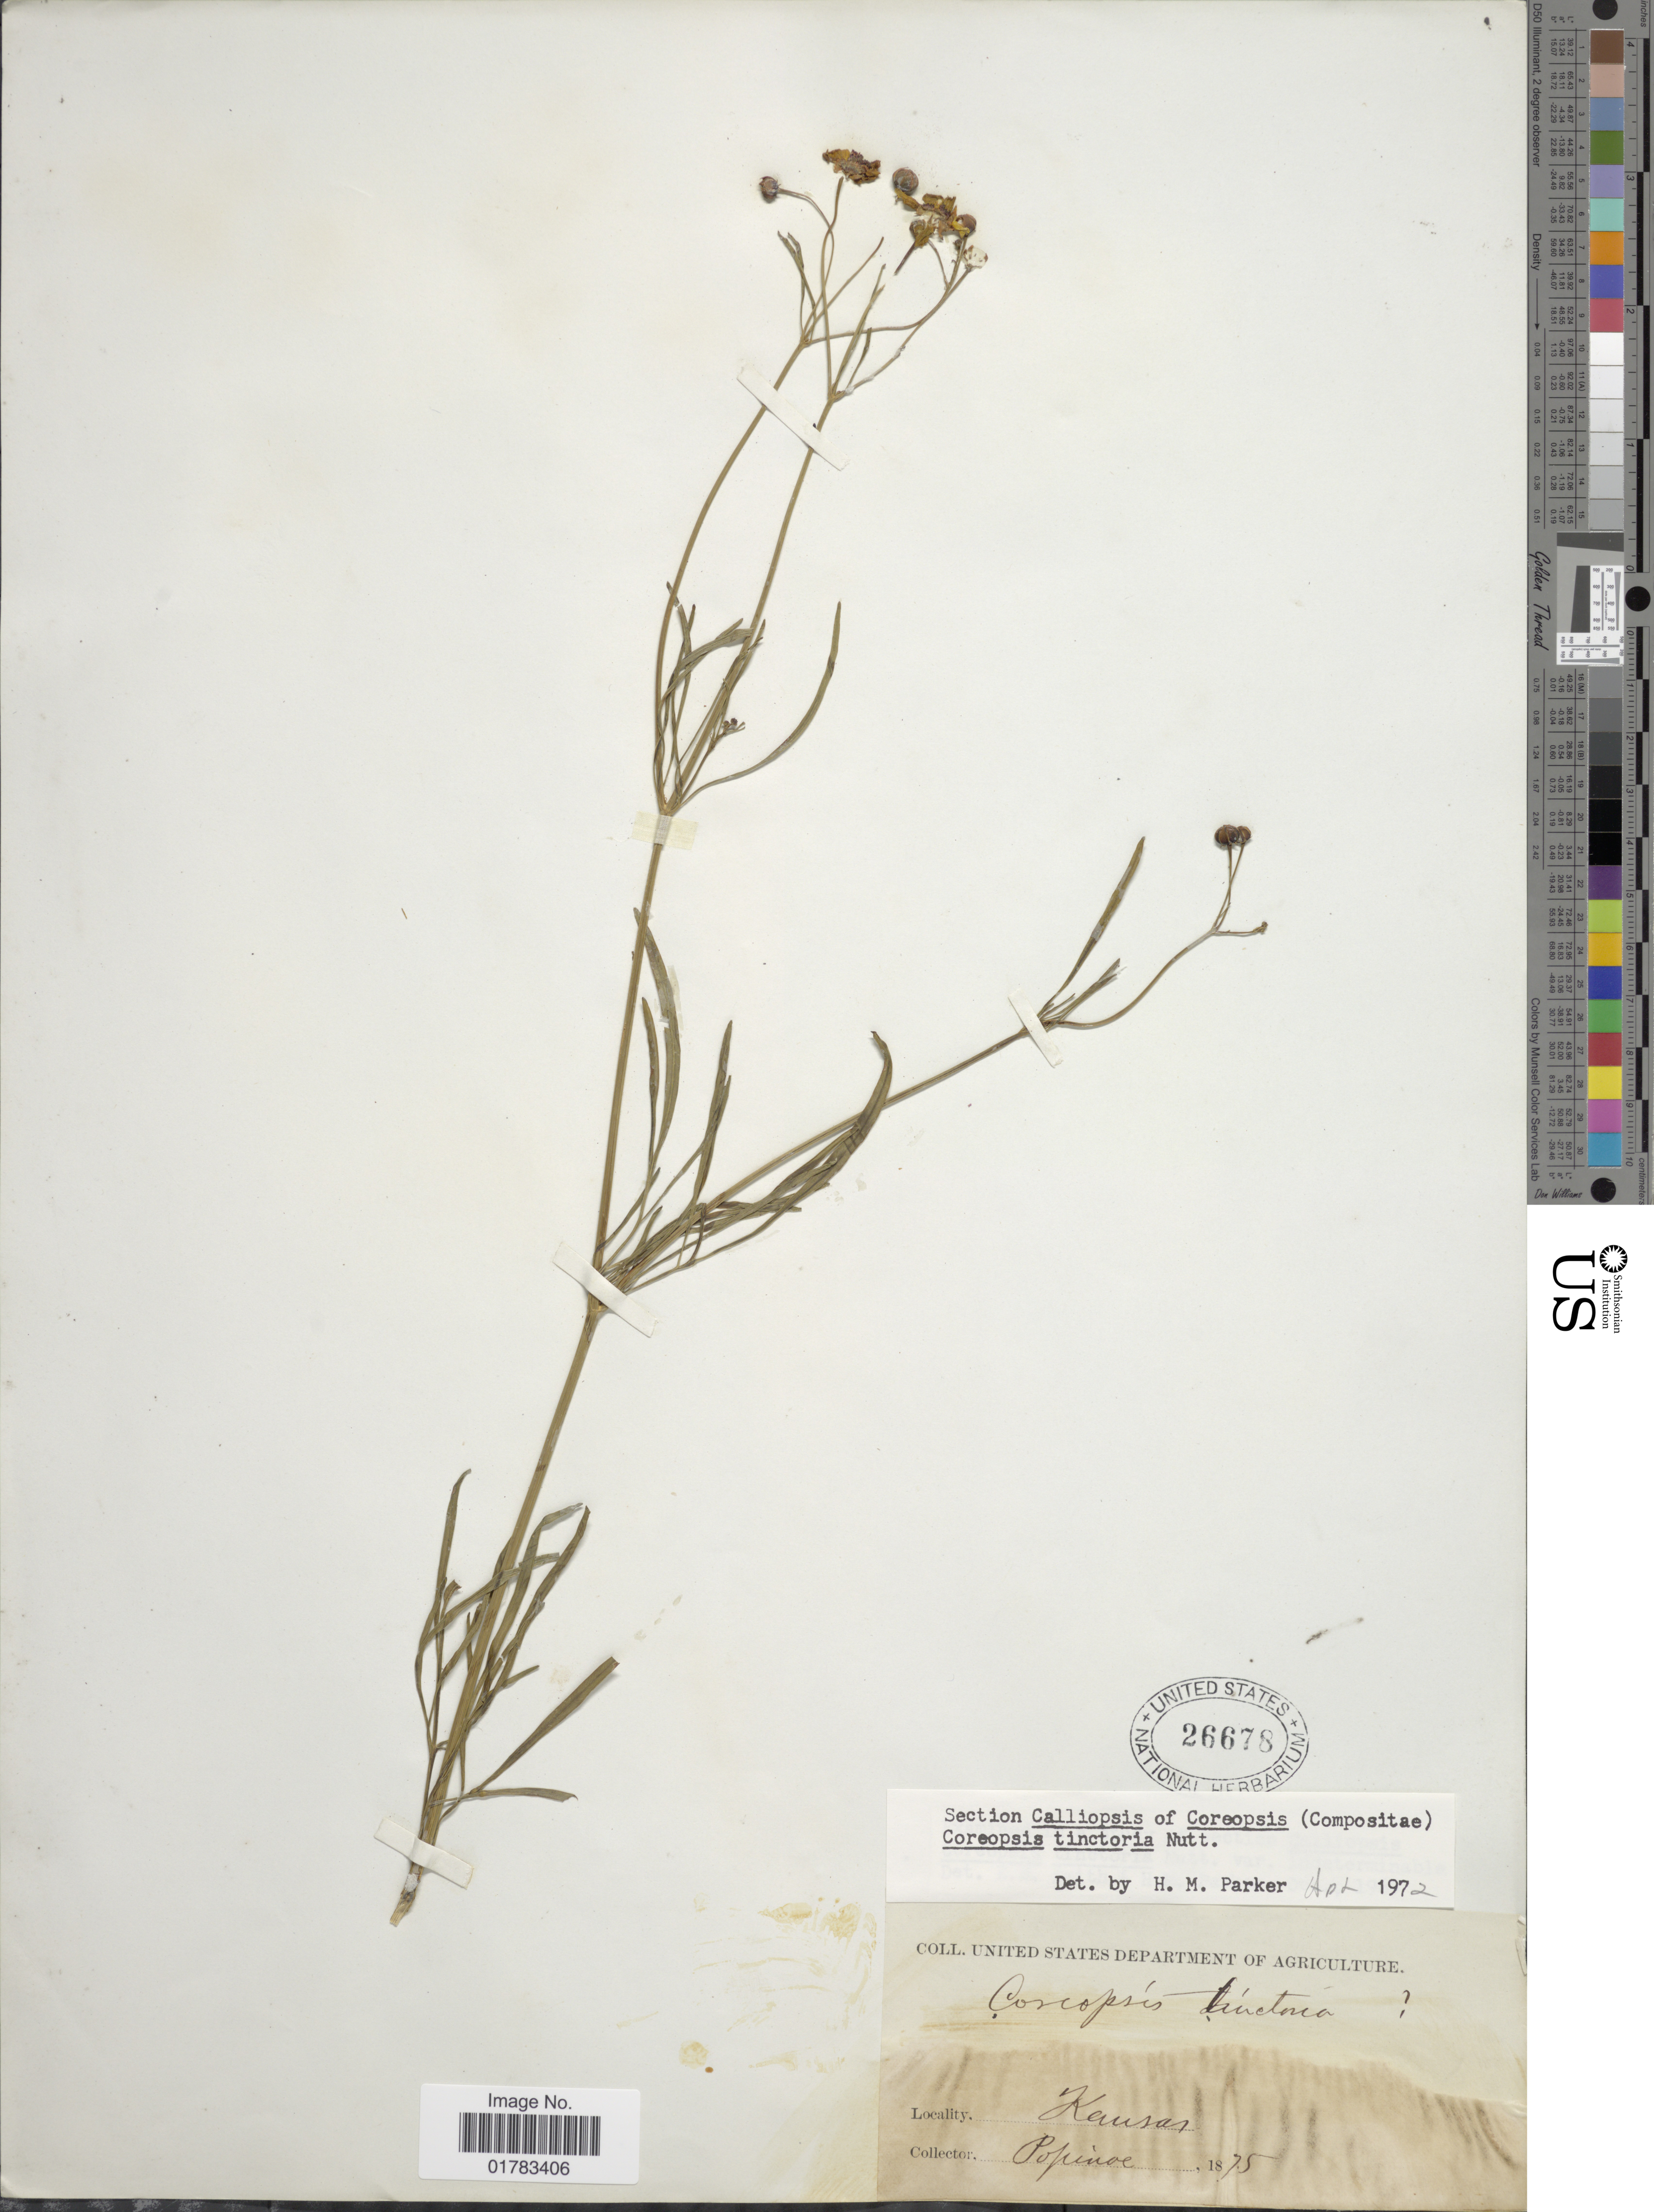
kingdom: Plantae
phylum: Tracheophyta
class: Magnoliopsida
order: Asterales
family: Asteraceae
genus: Coreopsis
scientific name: Coreopsis tinctoria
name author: Nutt.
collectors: -- Popinoe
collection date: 1875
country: United States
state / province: Kansas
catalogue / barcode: US 26678